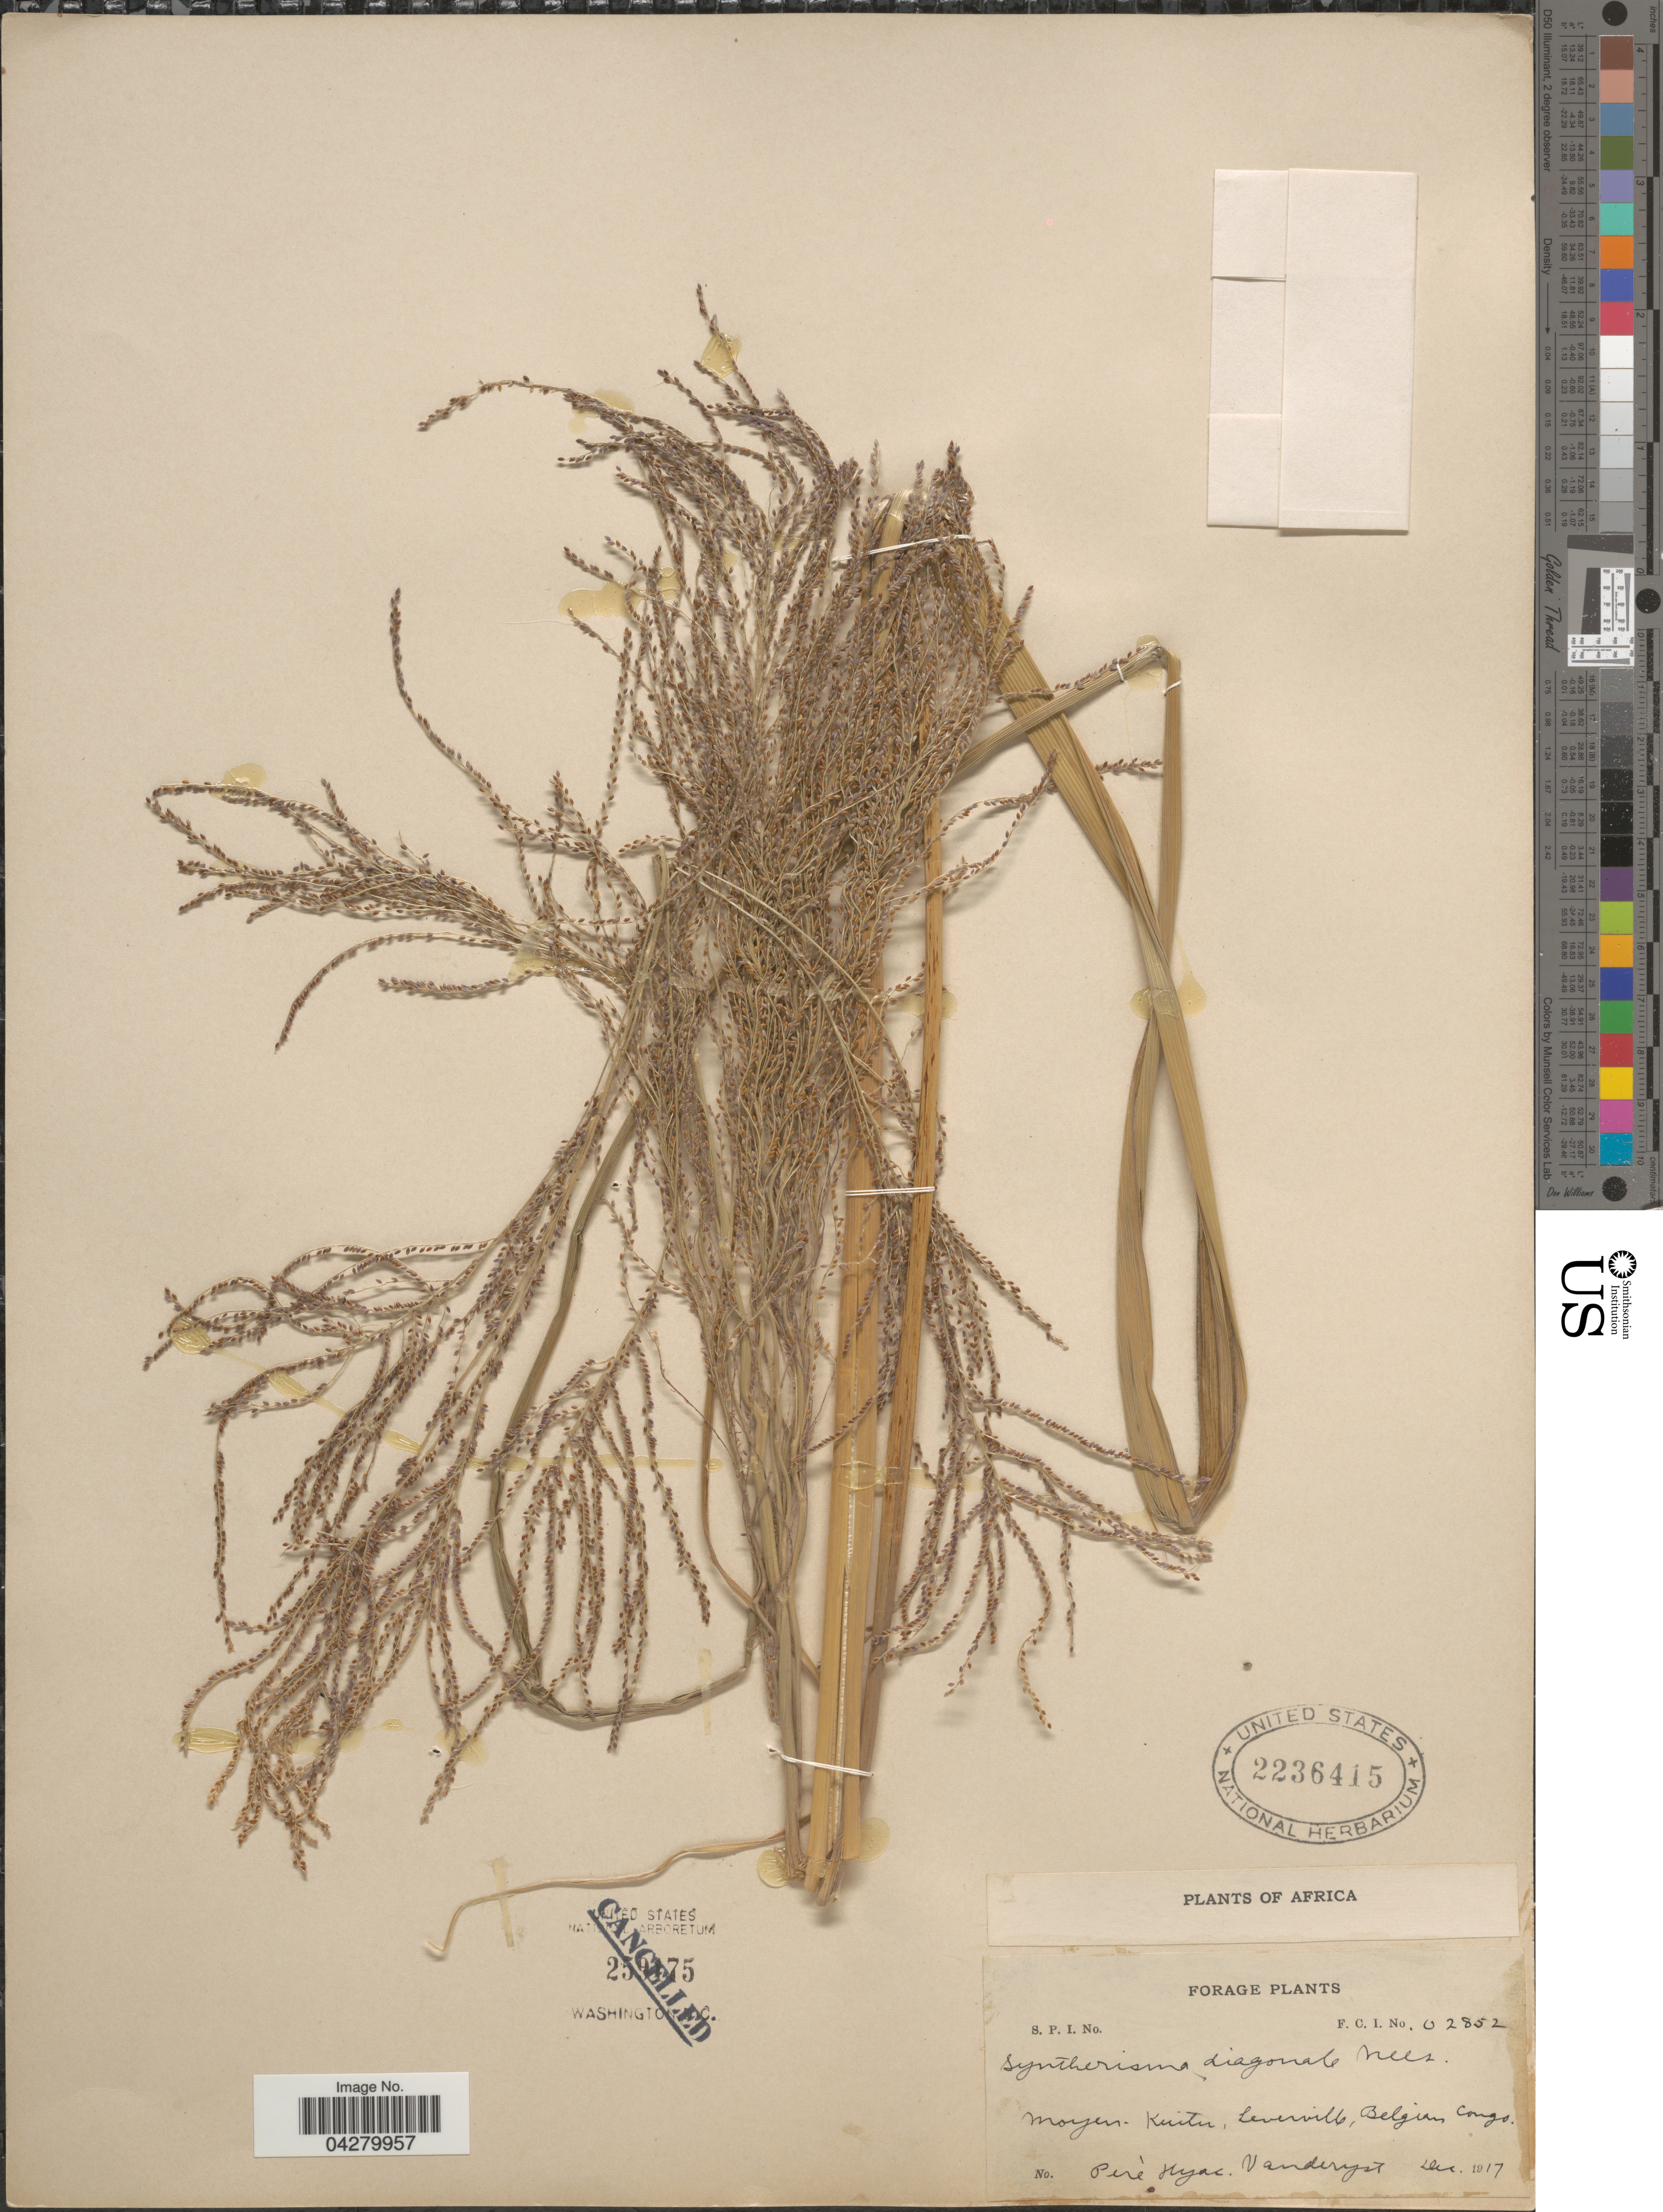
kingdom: Plantae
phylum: Tracheophyta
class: Liliopsida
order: Poales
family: Poaceae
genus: Digitaria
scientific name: Digitaria diagonalis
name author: (Nees) Stapf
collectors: H. J. R. Vanderyst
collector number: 02852?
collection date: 1917-12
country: Congo, Democratic Republic of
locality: Moyen- Kuitu, Leverville, Belgian Congo.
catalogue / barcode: US 2236415